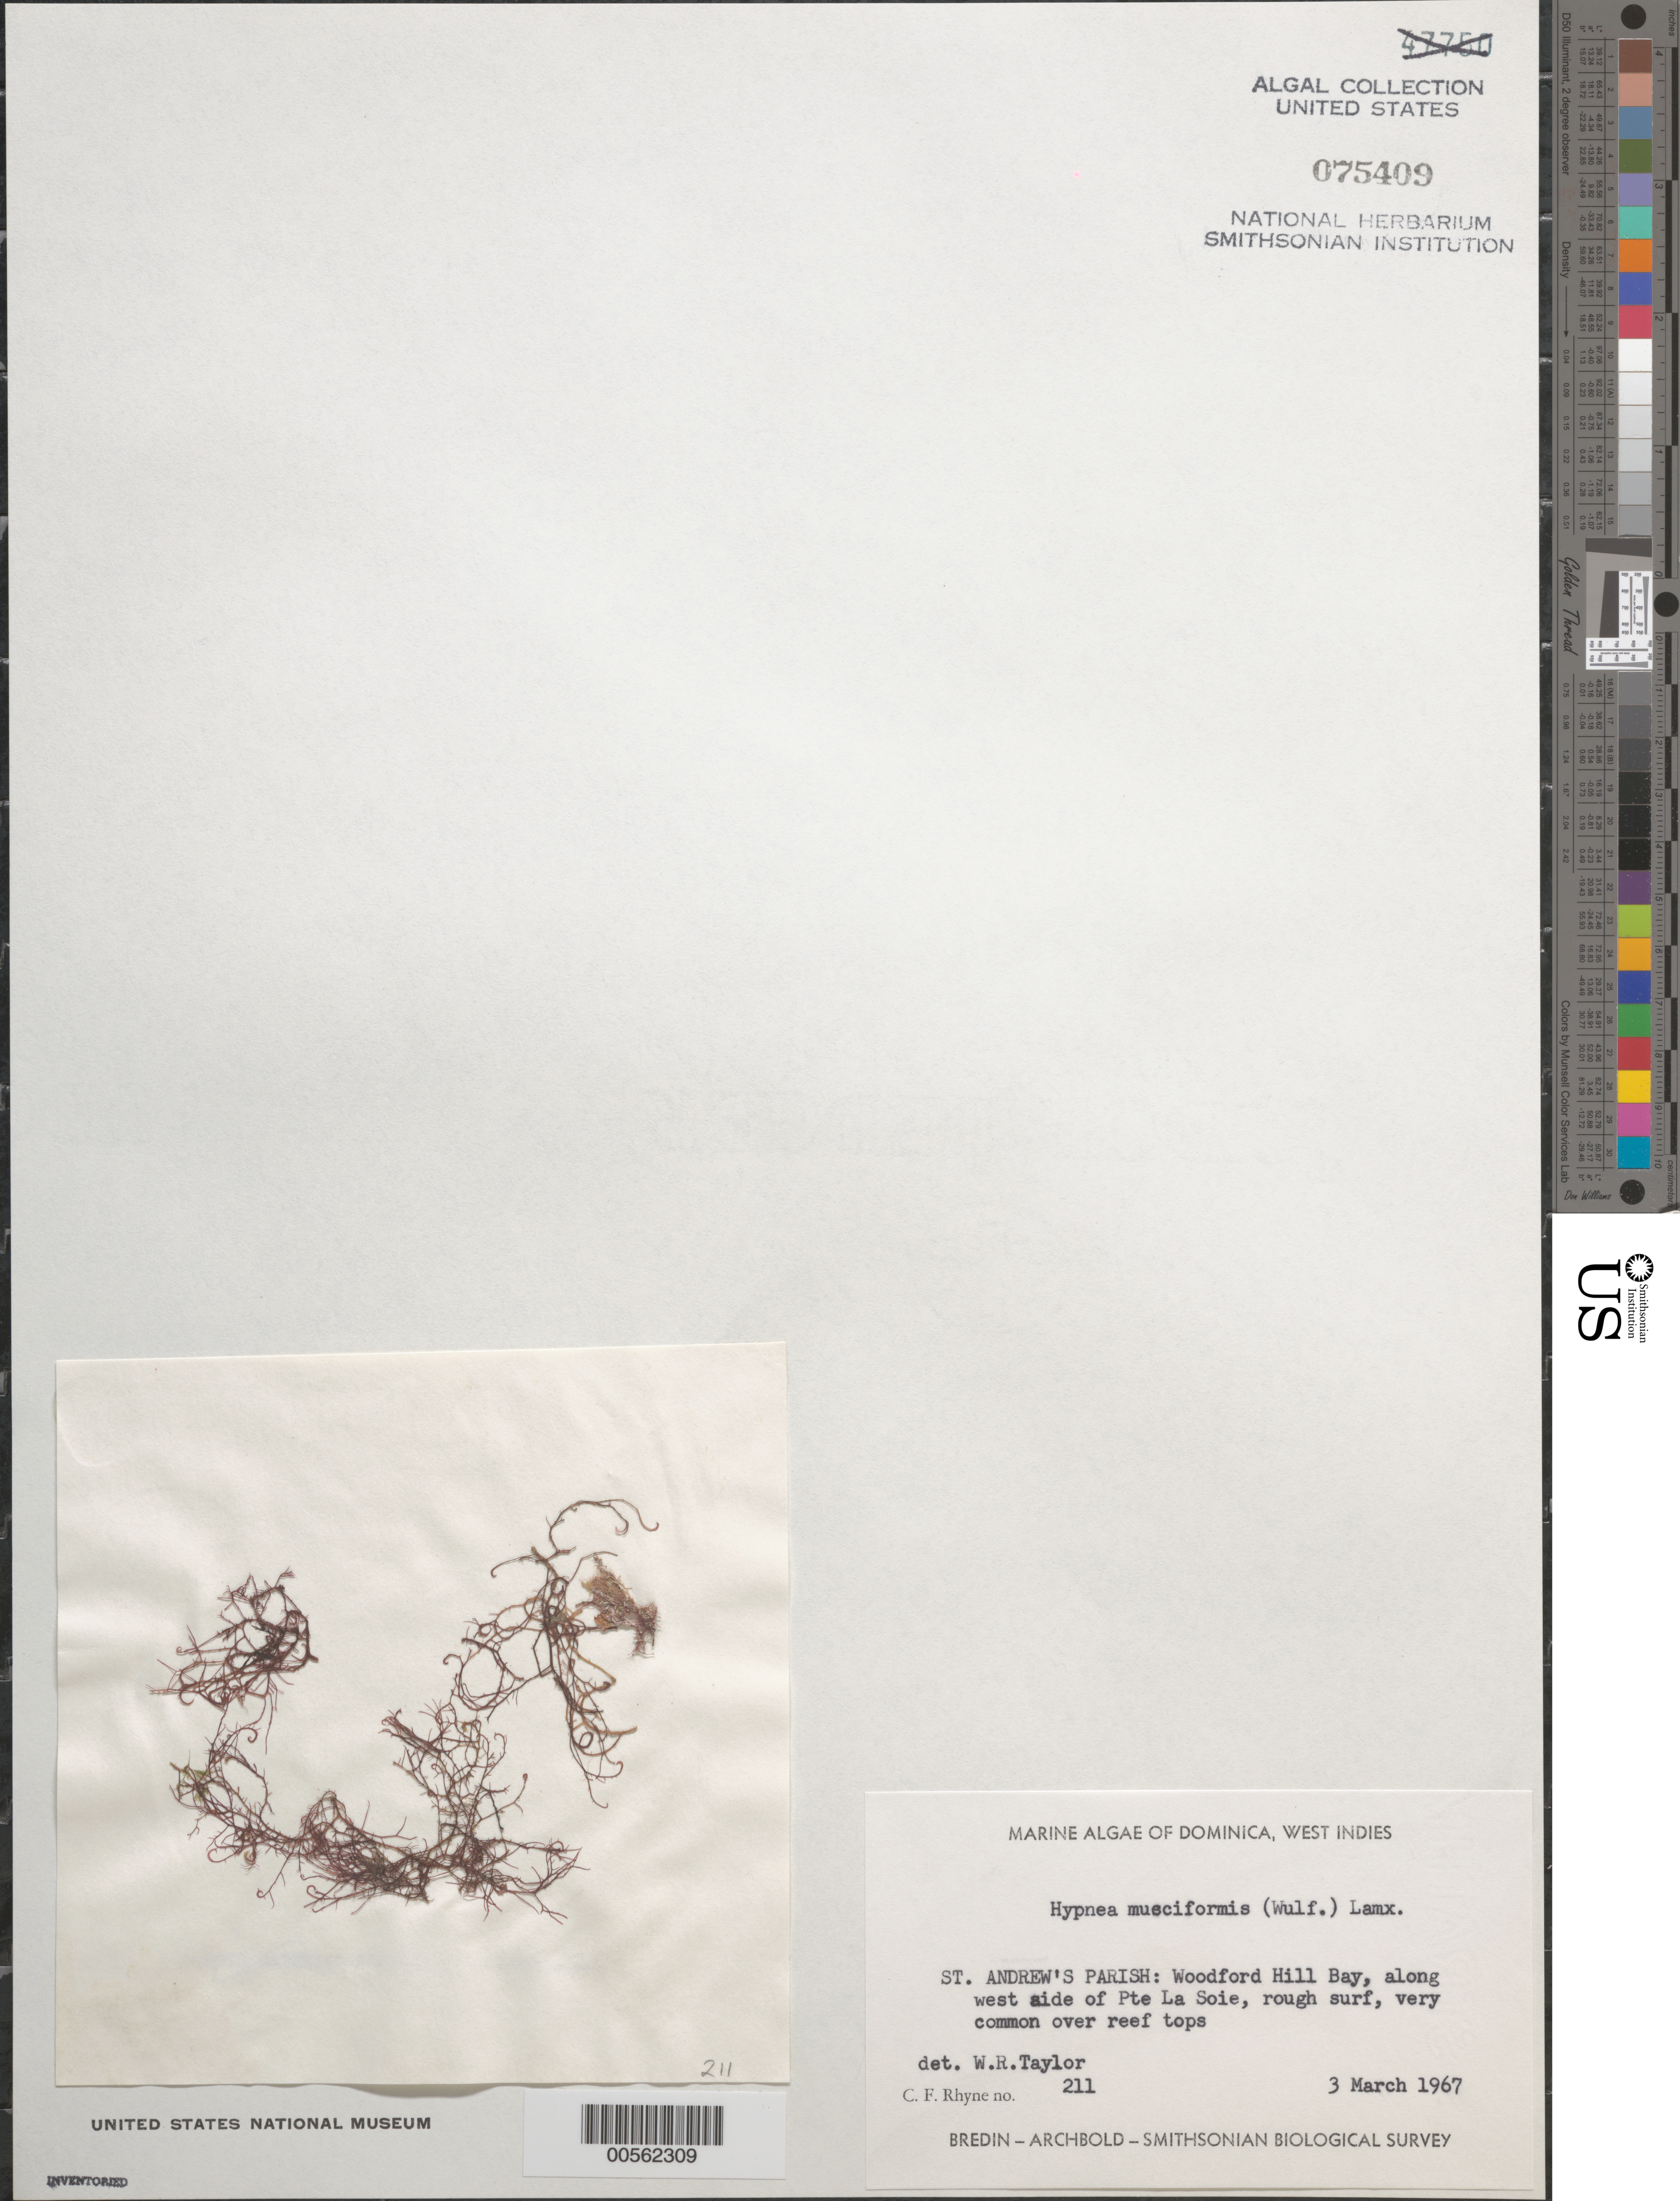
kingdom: Plantae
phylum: Rhodophyta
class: Florideophyceae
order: Gigartinales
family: Cystocloniaceae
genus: Hypnea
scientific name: Hypnea musciformis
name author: (Wulfen) J.V.Lamouroux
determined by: Taylor, William R.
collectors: C. Rhyne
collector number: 211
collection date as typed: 03 Mar 1967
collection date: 1967-03-03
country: Dominica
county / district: St. Andrew's Parish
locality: Woodford Hill Bay, Pointe la Soie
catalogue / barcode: US 75409